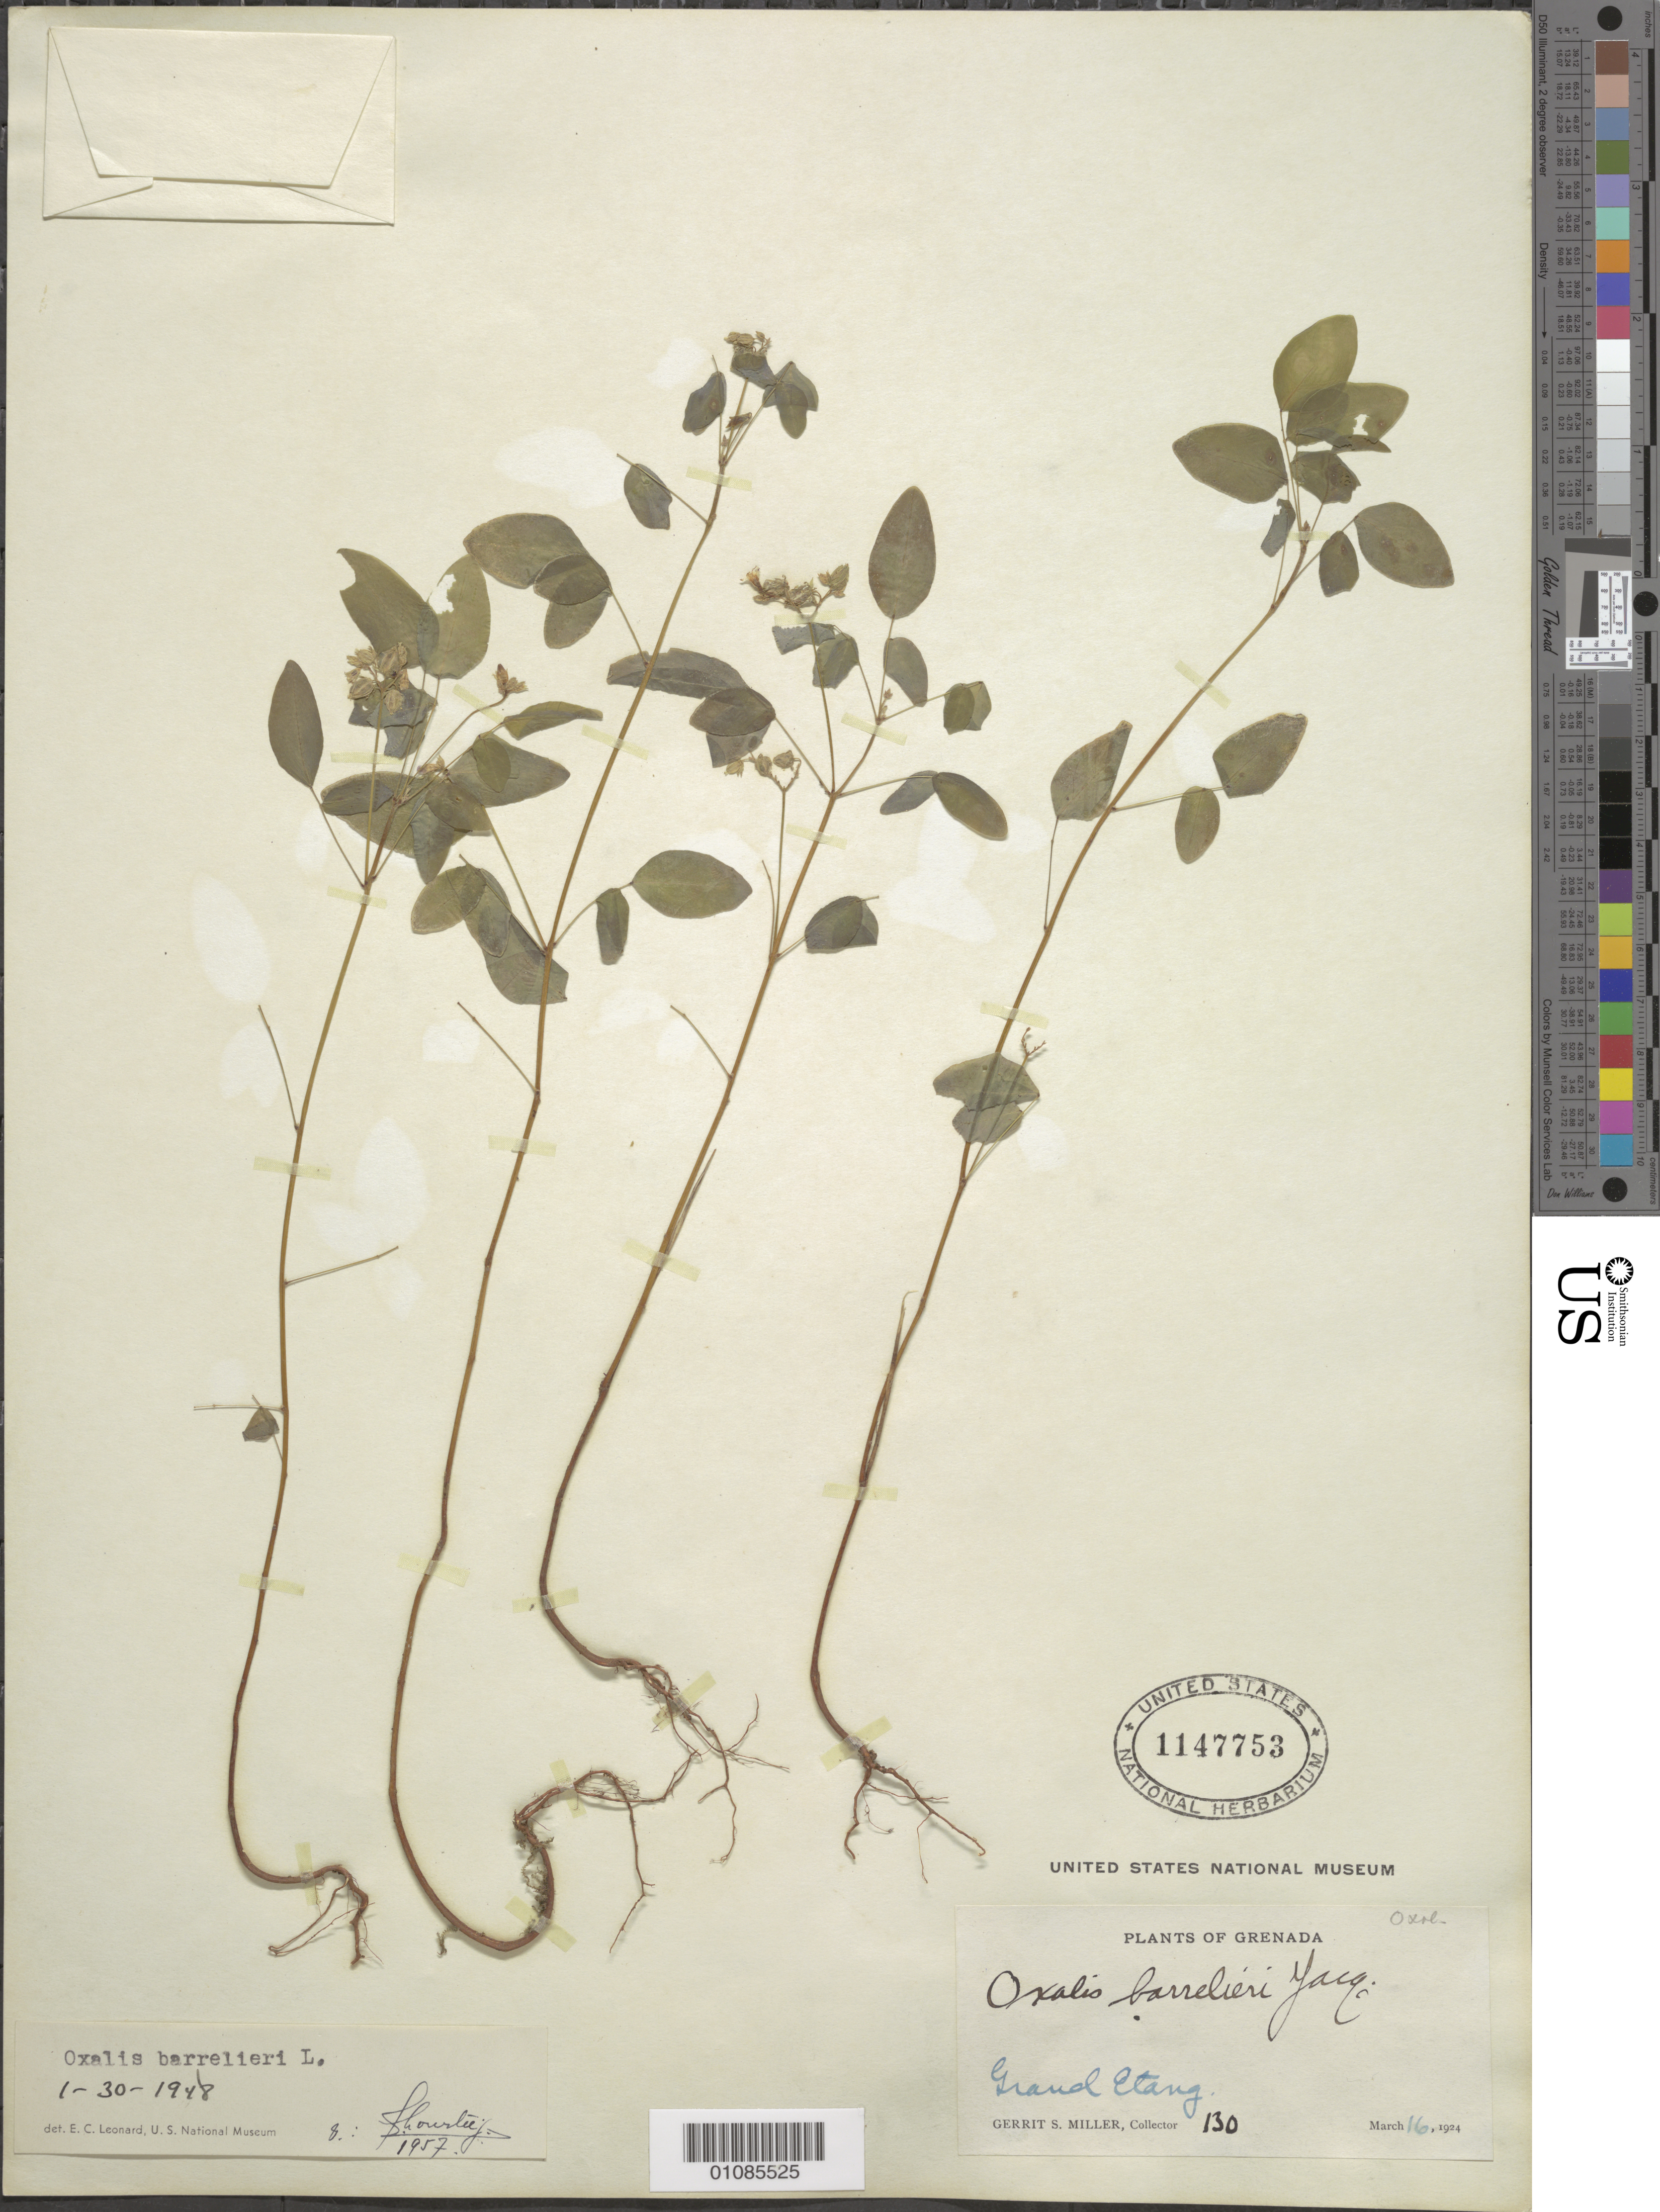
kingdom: Plantae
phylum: Tracheophyta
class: Magnoliopsida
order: Oxalidales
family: Oxalidaceae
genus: Oxalis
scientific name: Oxalis barrelieri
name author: L.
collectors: G. S. Miller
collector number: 130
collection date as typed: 16 Mar 1924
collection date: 1924-03-16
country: Grenada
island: Grenada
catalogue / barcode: US 1147753